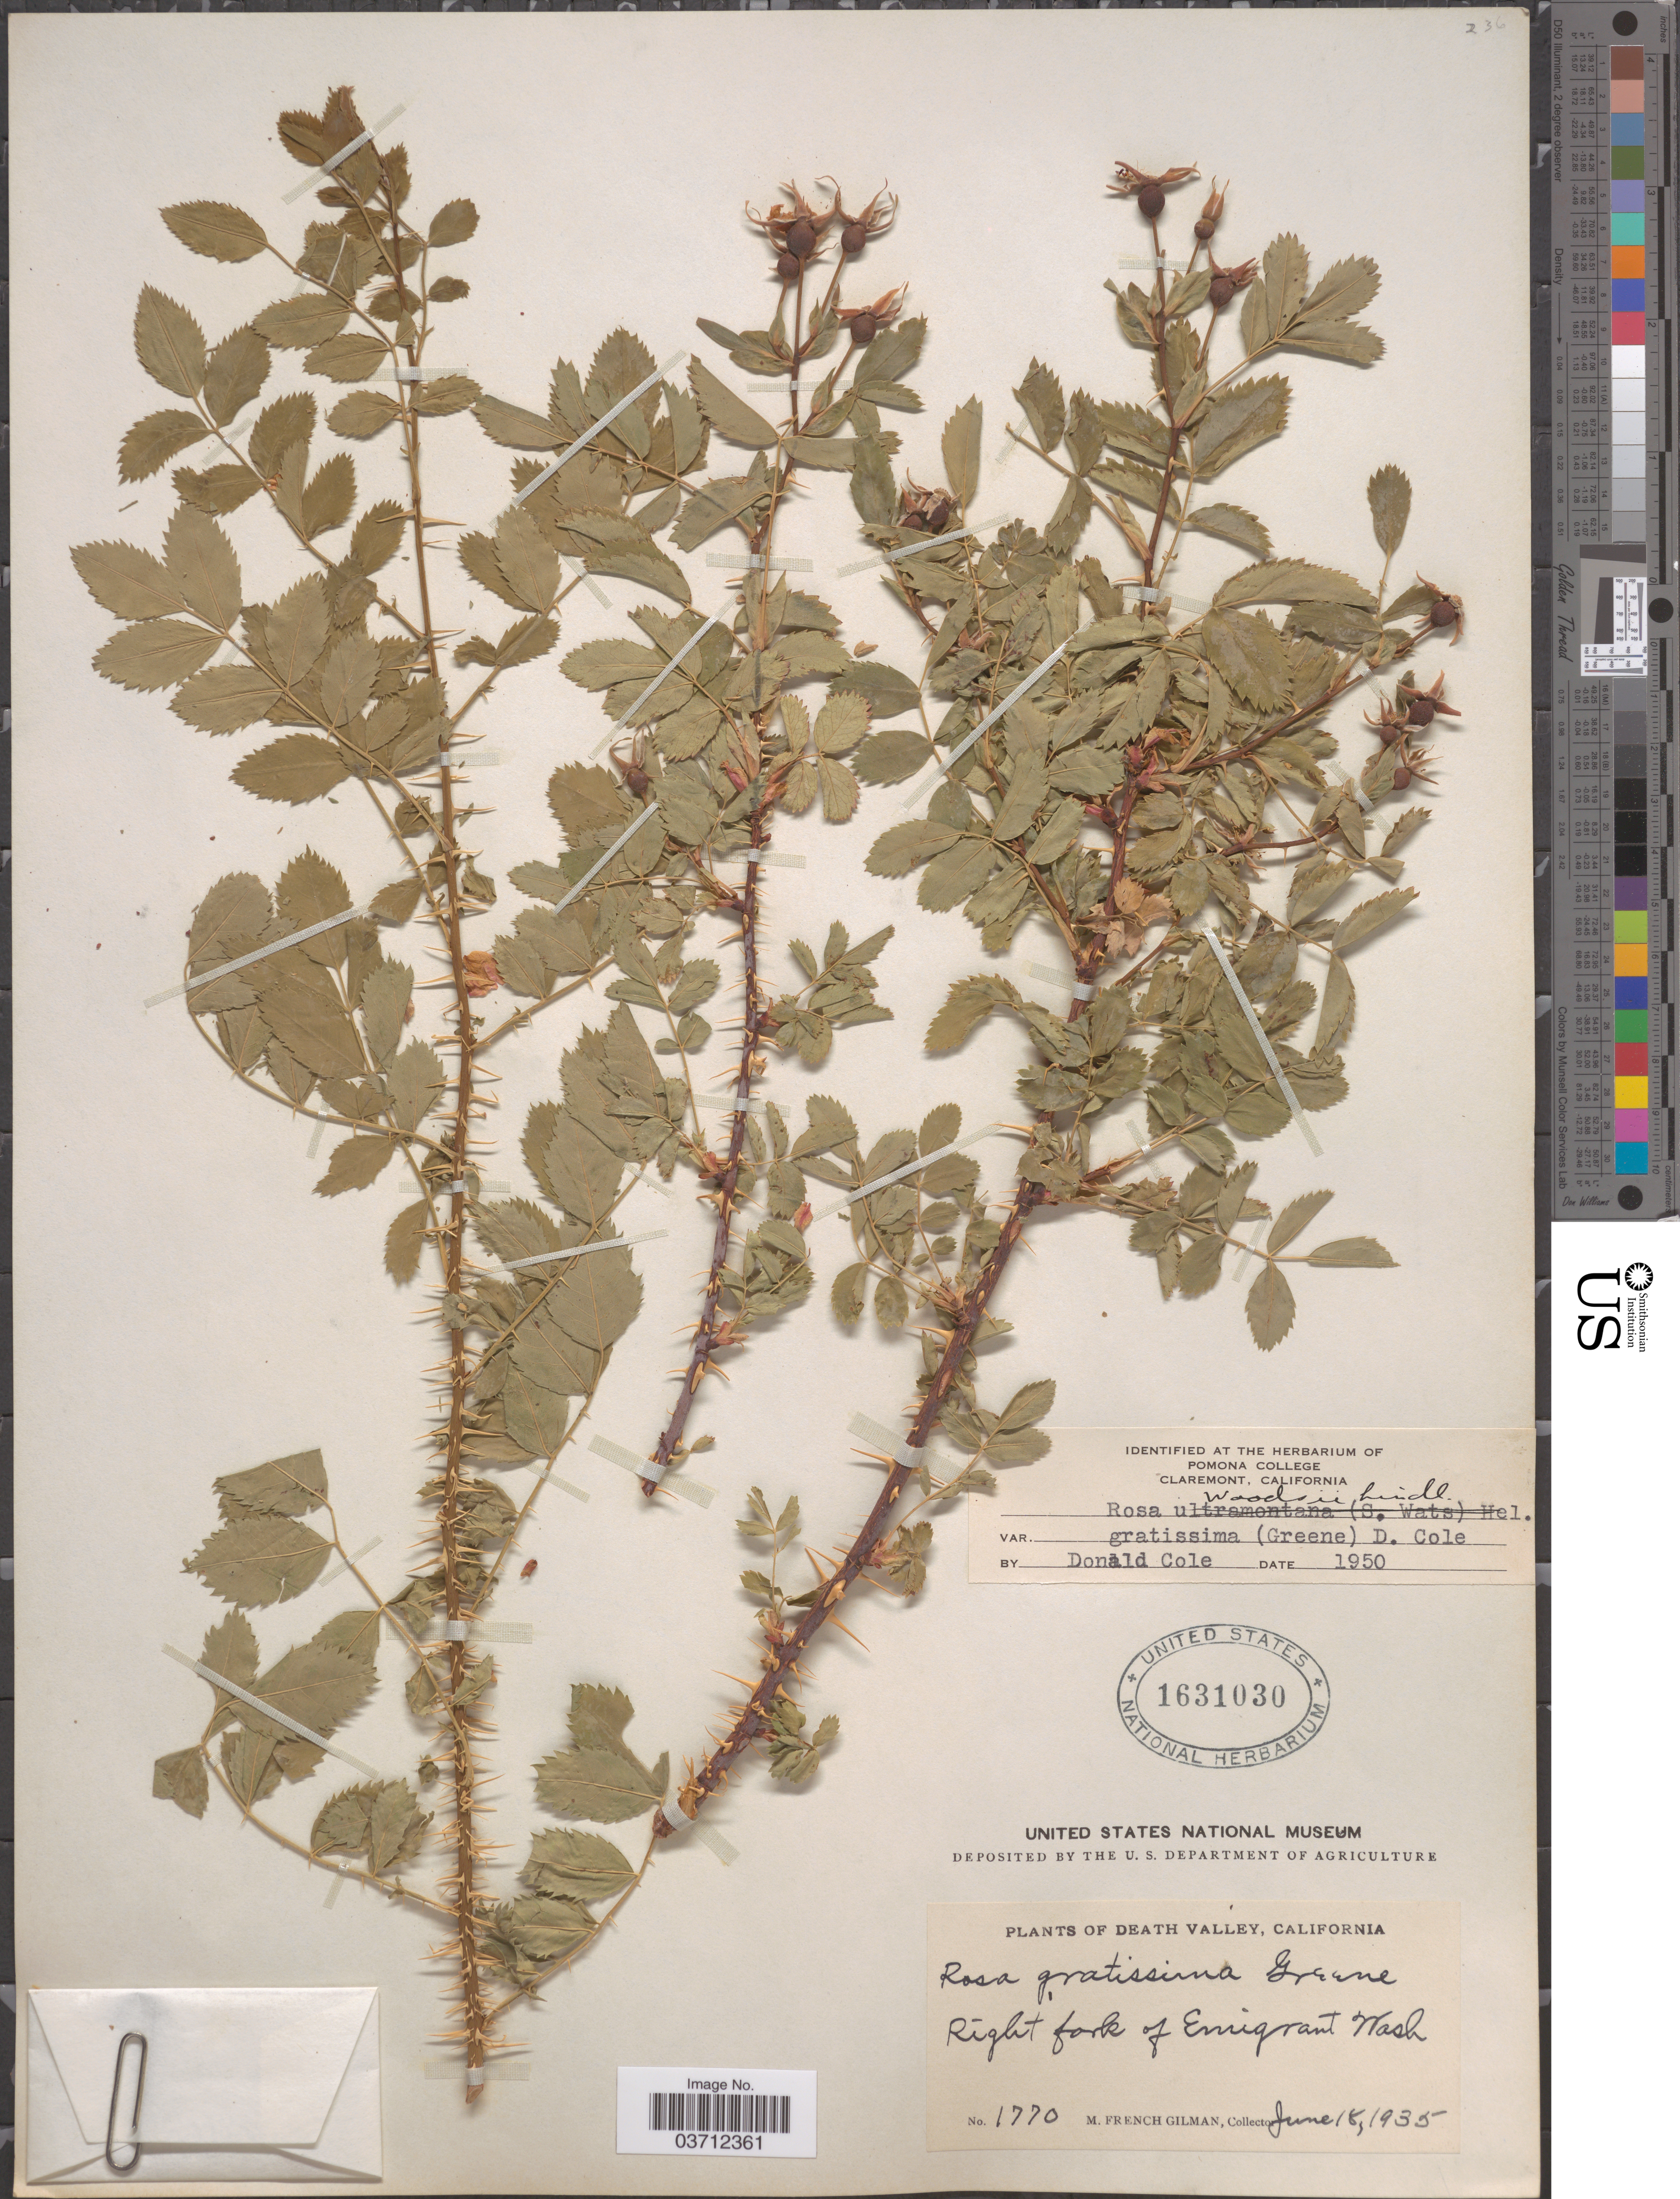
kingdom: Plantae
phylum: Tracheophyta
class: Magnoliopsida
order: Rosales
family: Rosaceae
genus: Rosa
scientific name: Rosa woodsii var. gratissima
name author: (Greene) D. Cole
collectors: M. F. Gilman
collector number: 1770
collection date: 1935-06-15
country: United States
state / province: California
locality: Death Valley. Right fork of Emigrant Wash.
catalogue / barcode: US 1631030